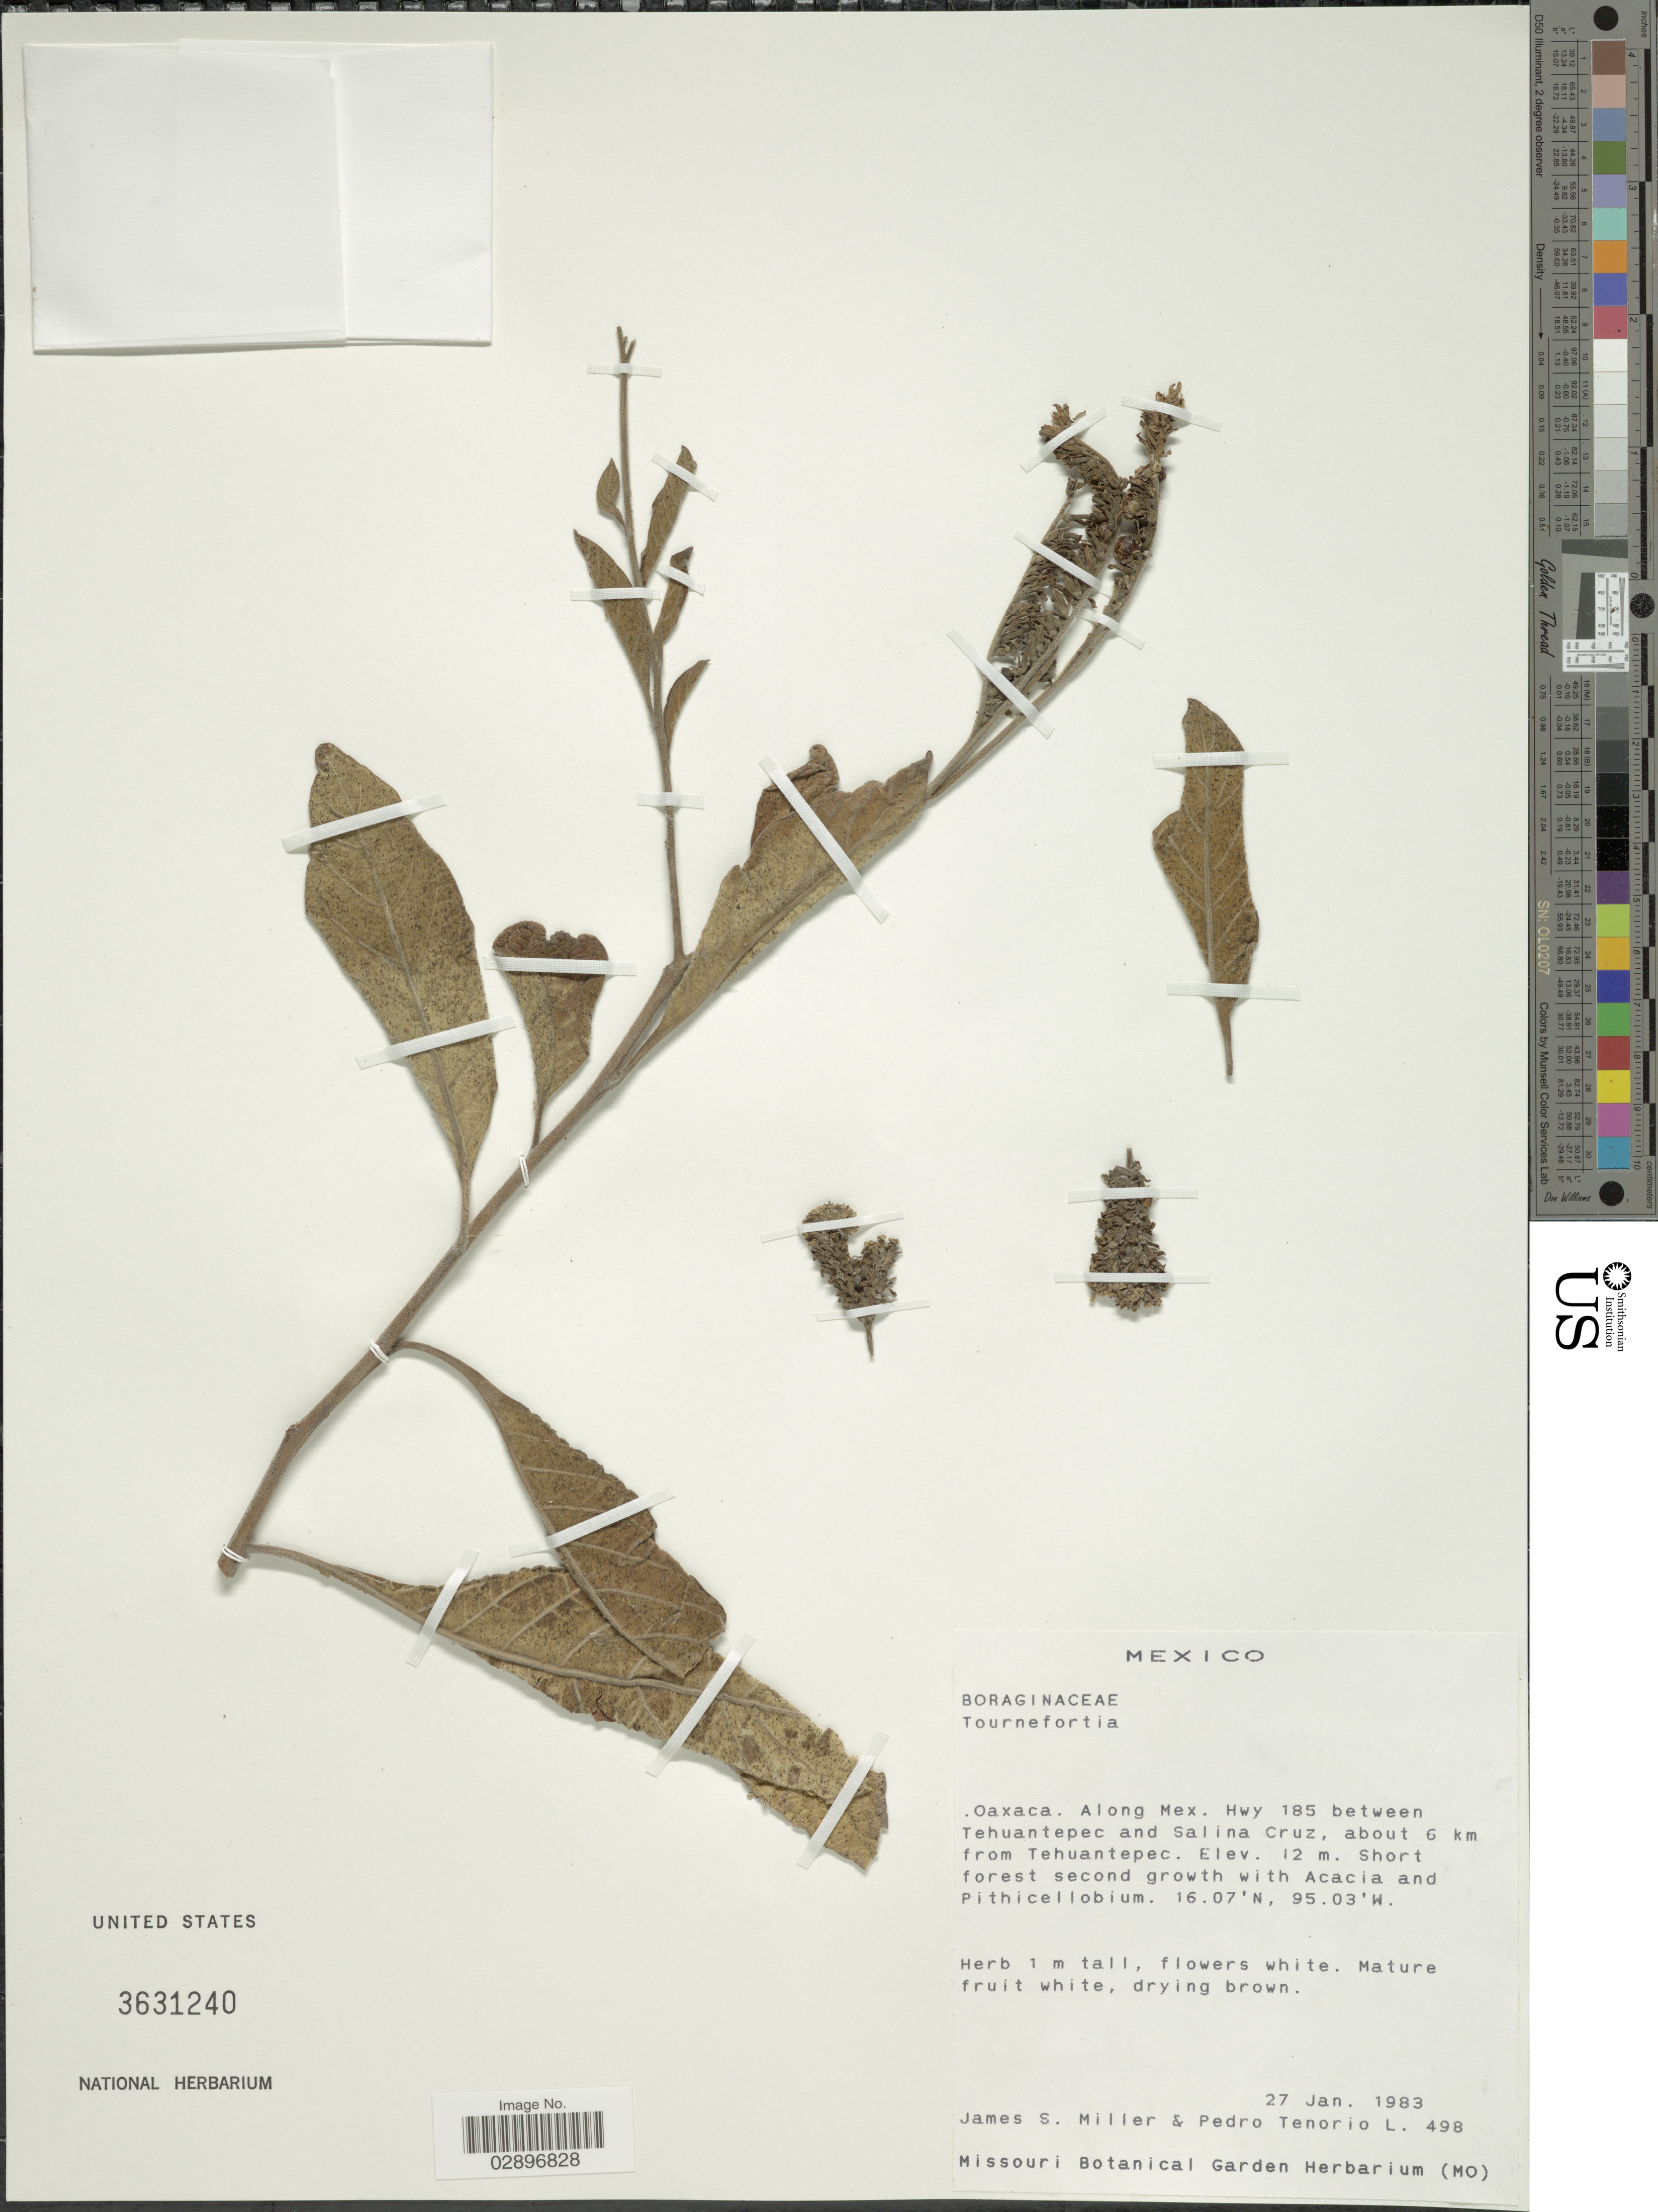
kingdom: Plantae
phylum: Tracheophyta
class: Magnoliopsida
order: Boraginales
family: Heliotropiaceae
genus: Tournefortia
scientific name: Tournefortia sp.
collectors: J. S. Miller & P. Tenorio L.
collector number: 498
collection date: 1983-01-27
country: Mexico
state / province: Oaxaca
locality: Along Mex. Hwy 185 between Tehuantepec and Salina Cruz, about 6 km from Tehuantepec.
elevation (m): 12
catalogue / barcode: US 3631240